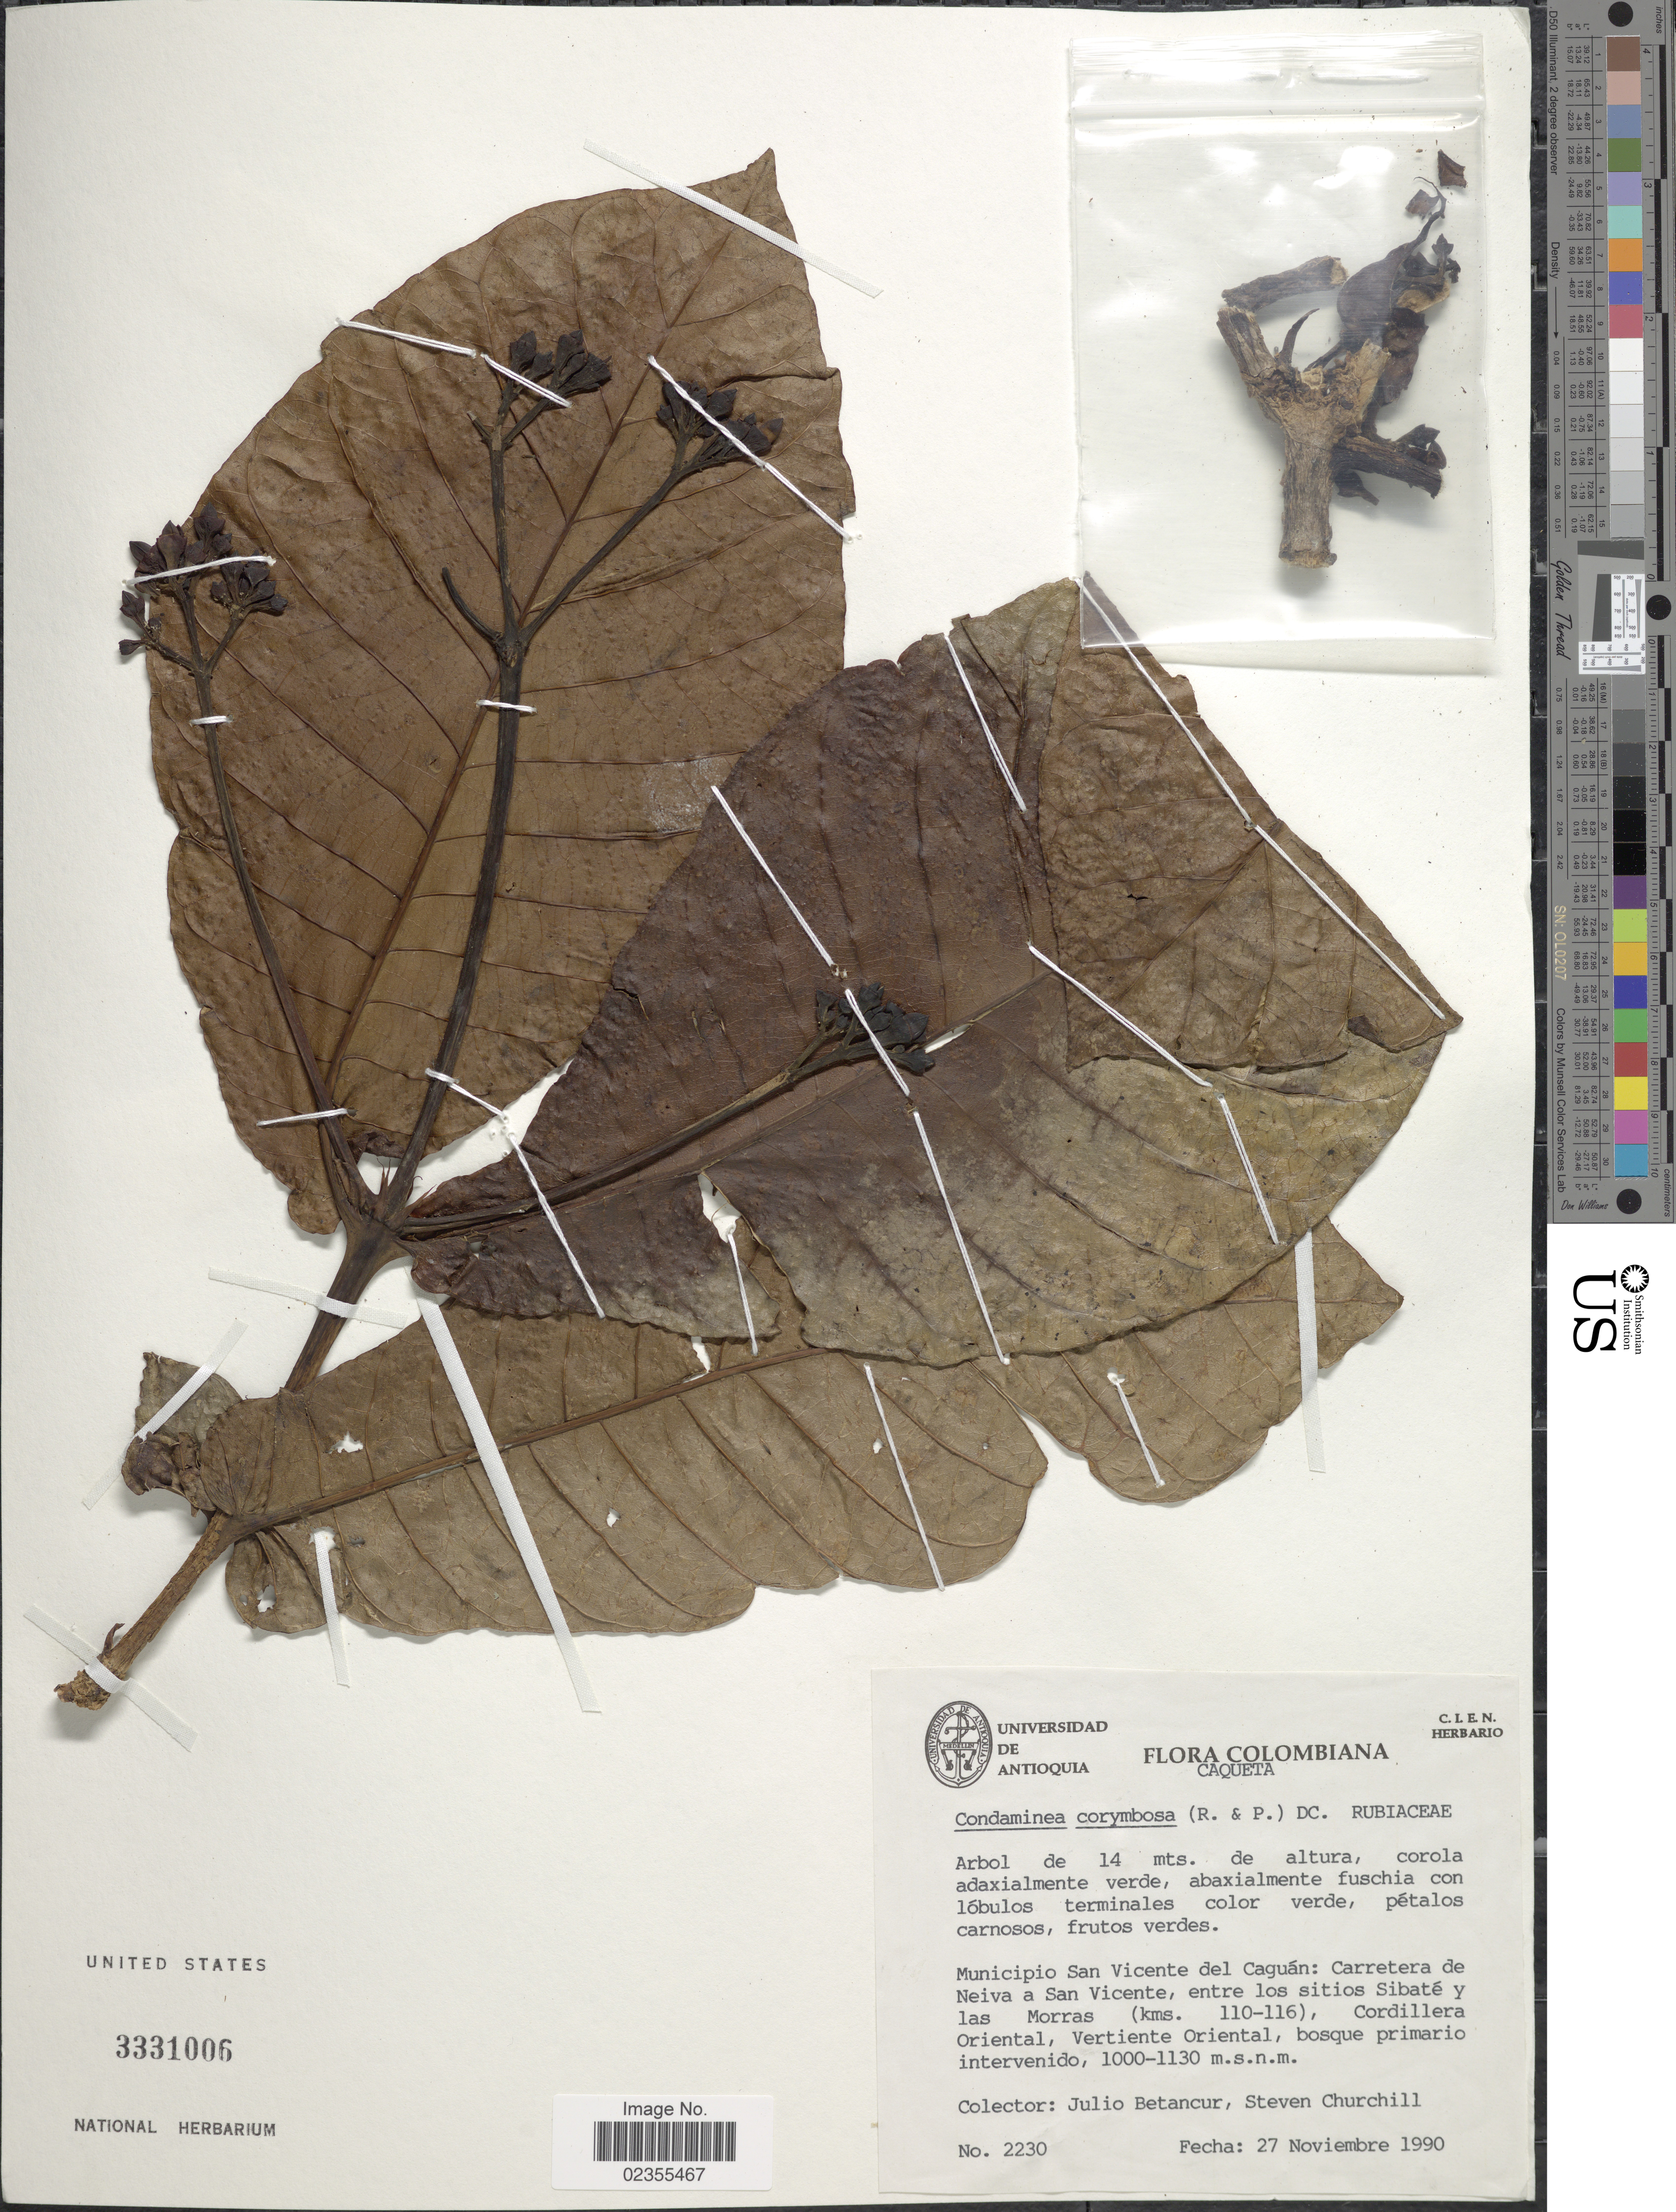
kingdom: Plantae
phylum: Tracheophyta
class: Magnoliopsida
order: Gentianales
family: Rubiaceae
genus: Condaminea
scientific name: Condaminea corymbosa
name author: (Ruiz & Pav.) DC.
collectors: J. Betanacur & S. Churchill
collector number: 2230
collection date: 1990-11-27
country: Colombia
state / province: Caquetá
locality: Municipio San Vicente del Caguan : Carretera de Neiva a San Vicente, entre los sitios Sibate y Las Morras (kms. 110-116) Cordillera Oriental, Vertiente Oriental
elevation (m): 1000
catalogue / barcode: US 3331006